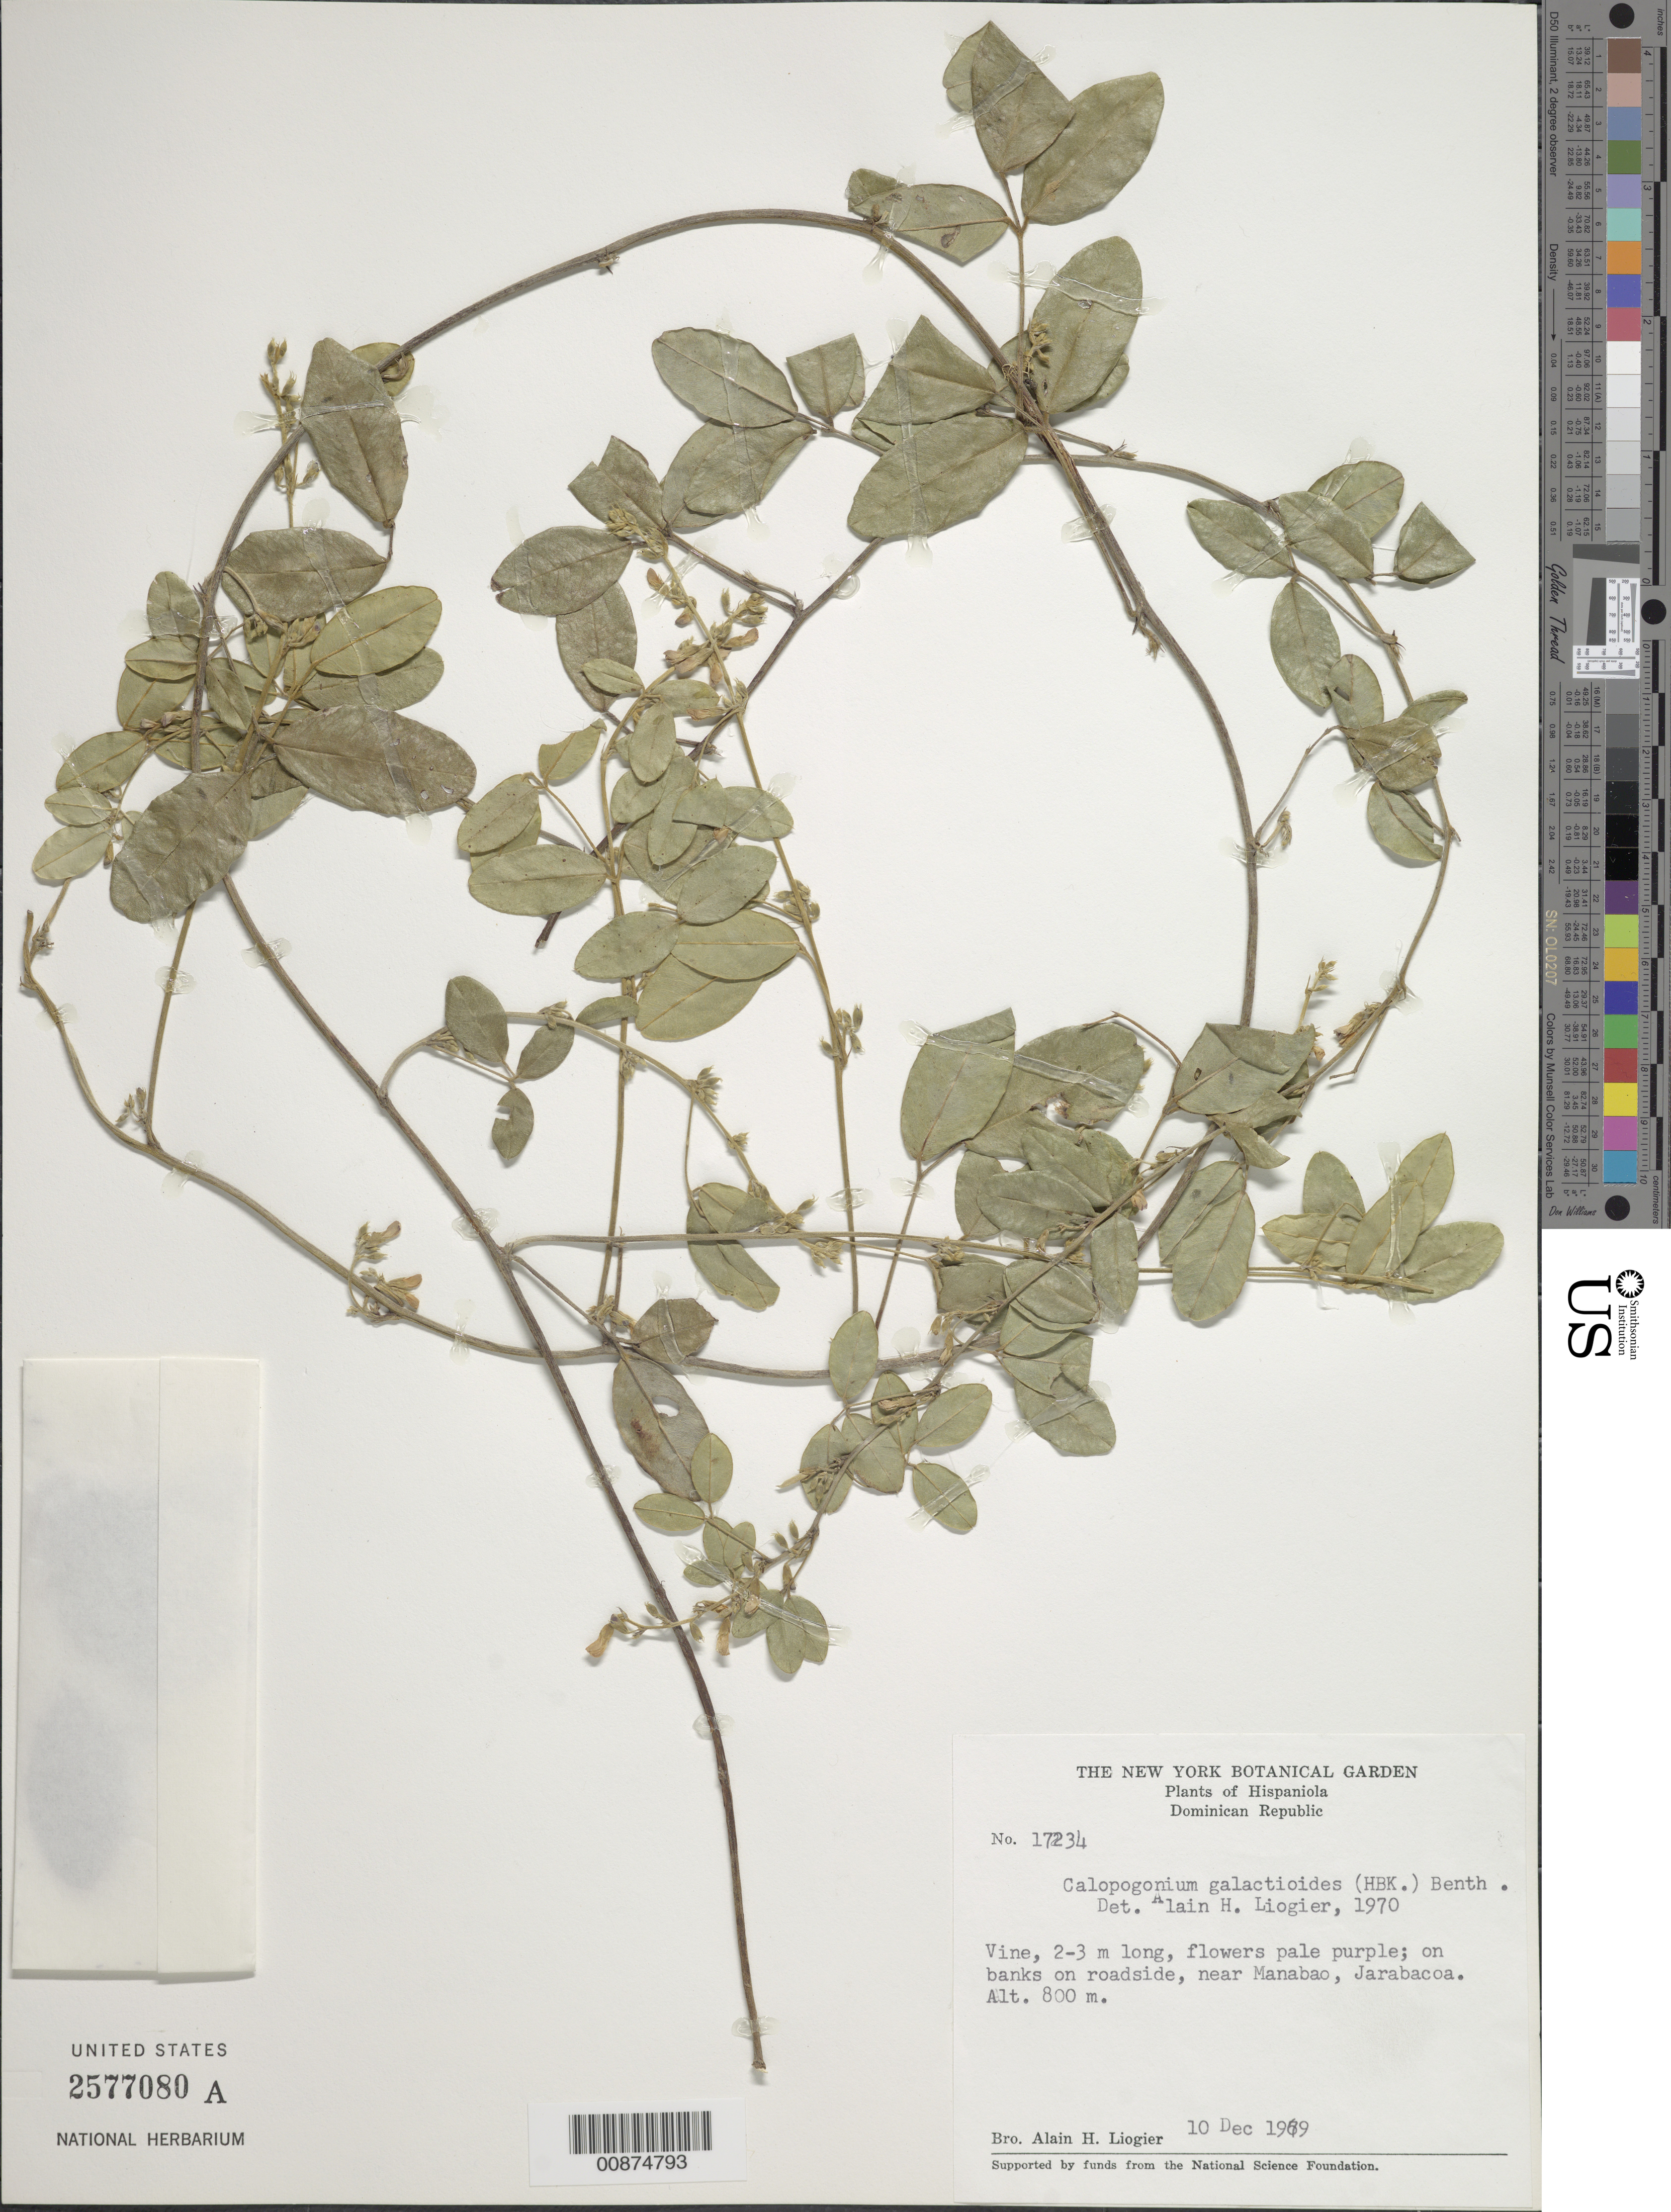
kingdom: Plantae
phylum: Tracheophyta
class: Magnoliopsida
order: Fabales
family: Fabaceae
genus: Calopogonium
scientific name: Calopogonium galactioides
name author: (Kunth) Hemsl.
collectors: A. H. Liogier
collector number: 17234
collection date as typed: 10 Dec 1969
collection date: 1969-12-10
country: Dominican Republic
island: Hispaniola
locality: Near Manabao, Jarabacoa.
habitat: On banks on roadside.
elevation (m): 800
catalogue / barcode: US 2577080A